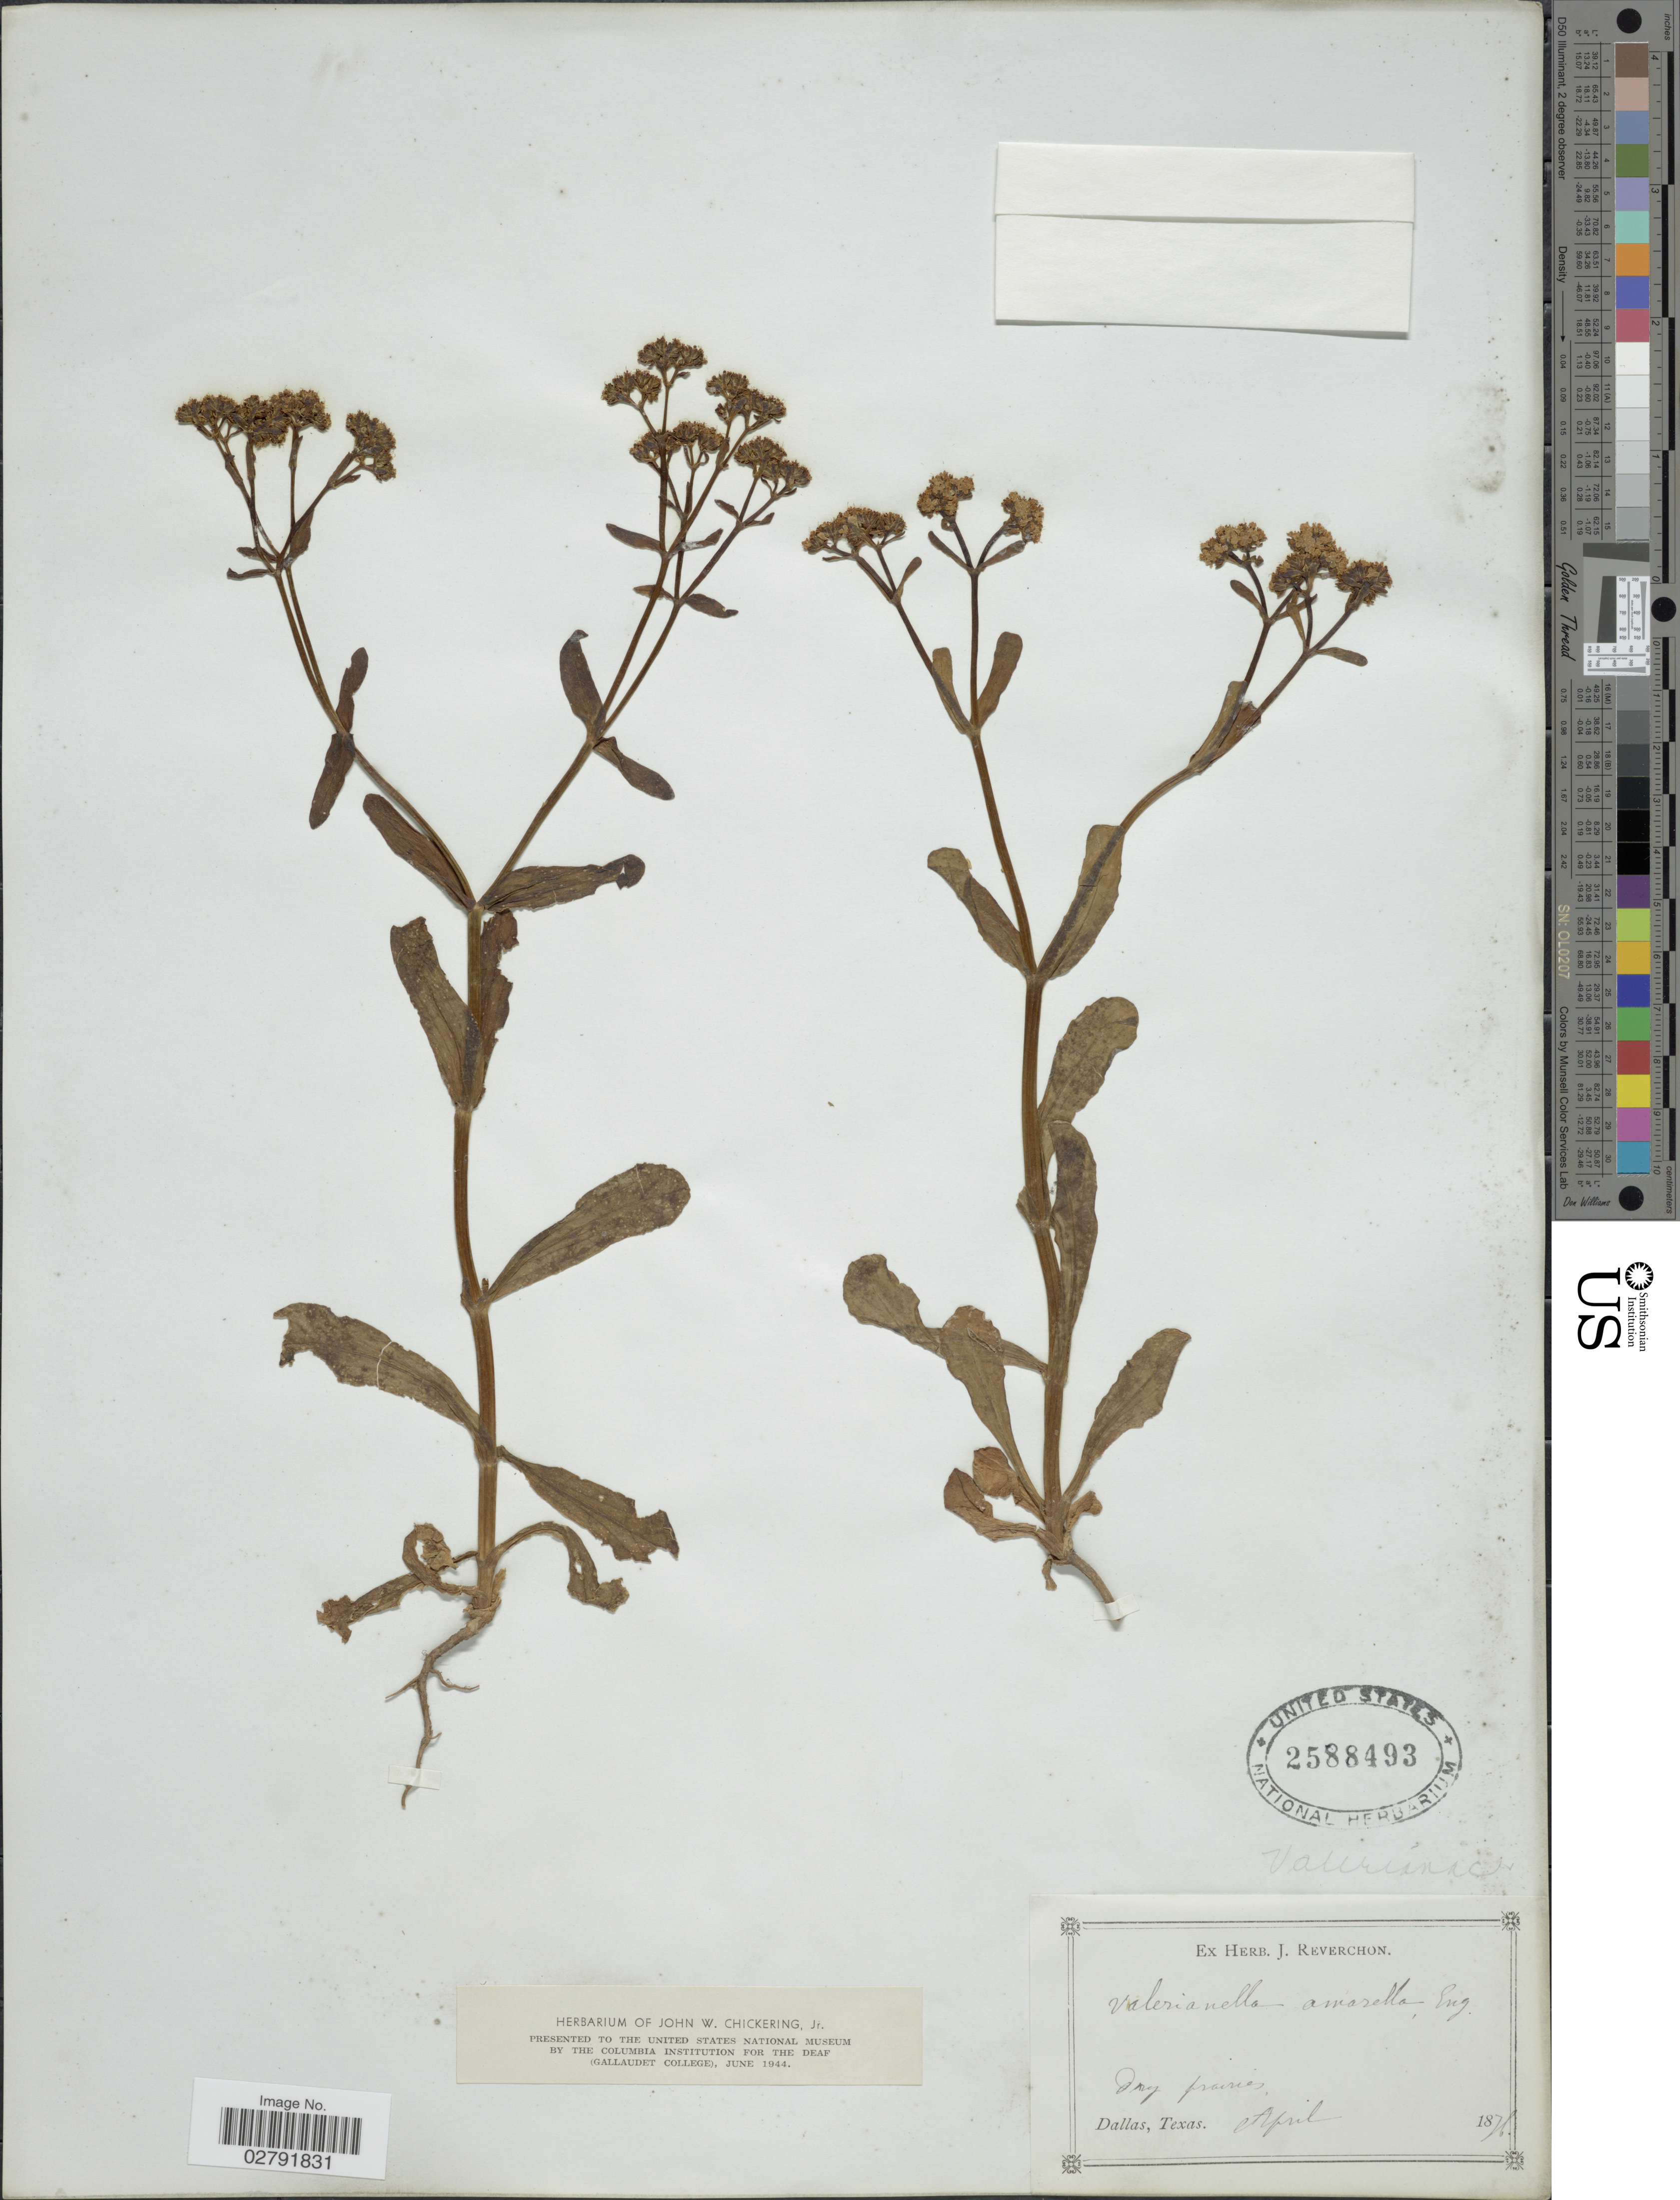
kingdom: Plantae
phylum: Tracheophyta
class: Magnoliopsida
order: Dipsacales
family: Caprifoliaceae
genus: Valerianella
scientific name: Valerianella amarella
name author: (Lindl. ex Engelm.) Krok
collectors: ex herb. J. Reverchon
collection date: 1876-04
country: United States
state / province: Texas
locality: Dallas.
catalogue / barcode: US 2588493